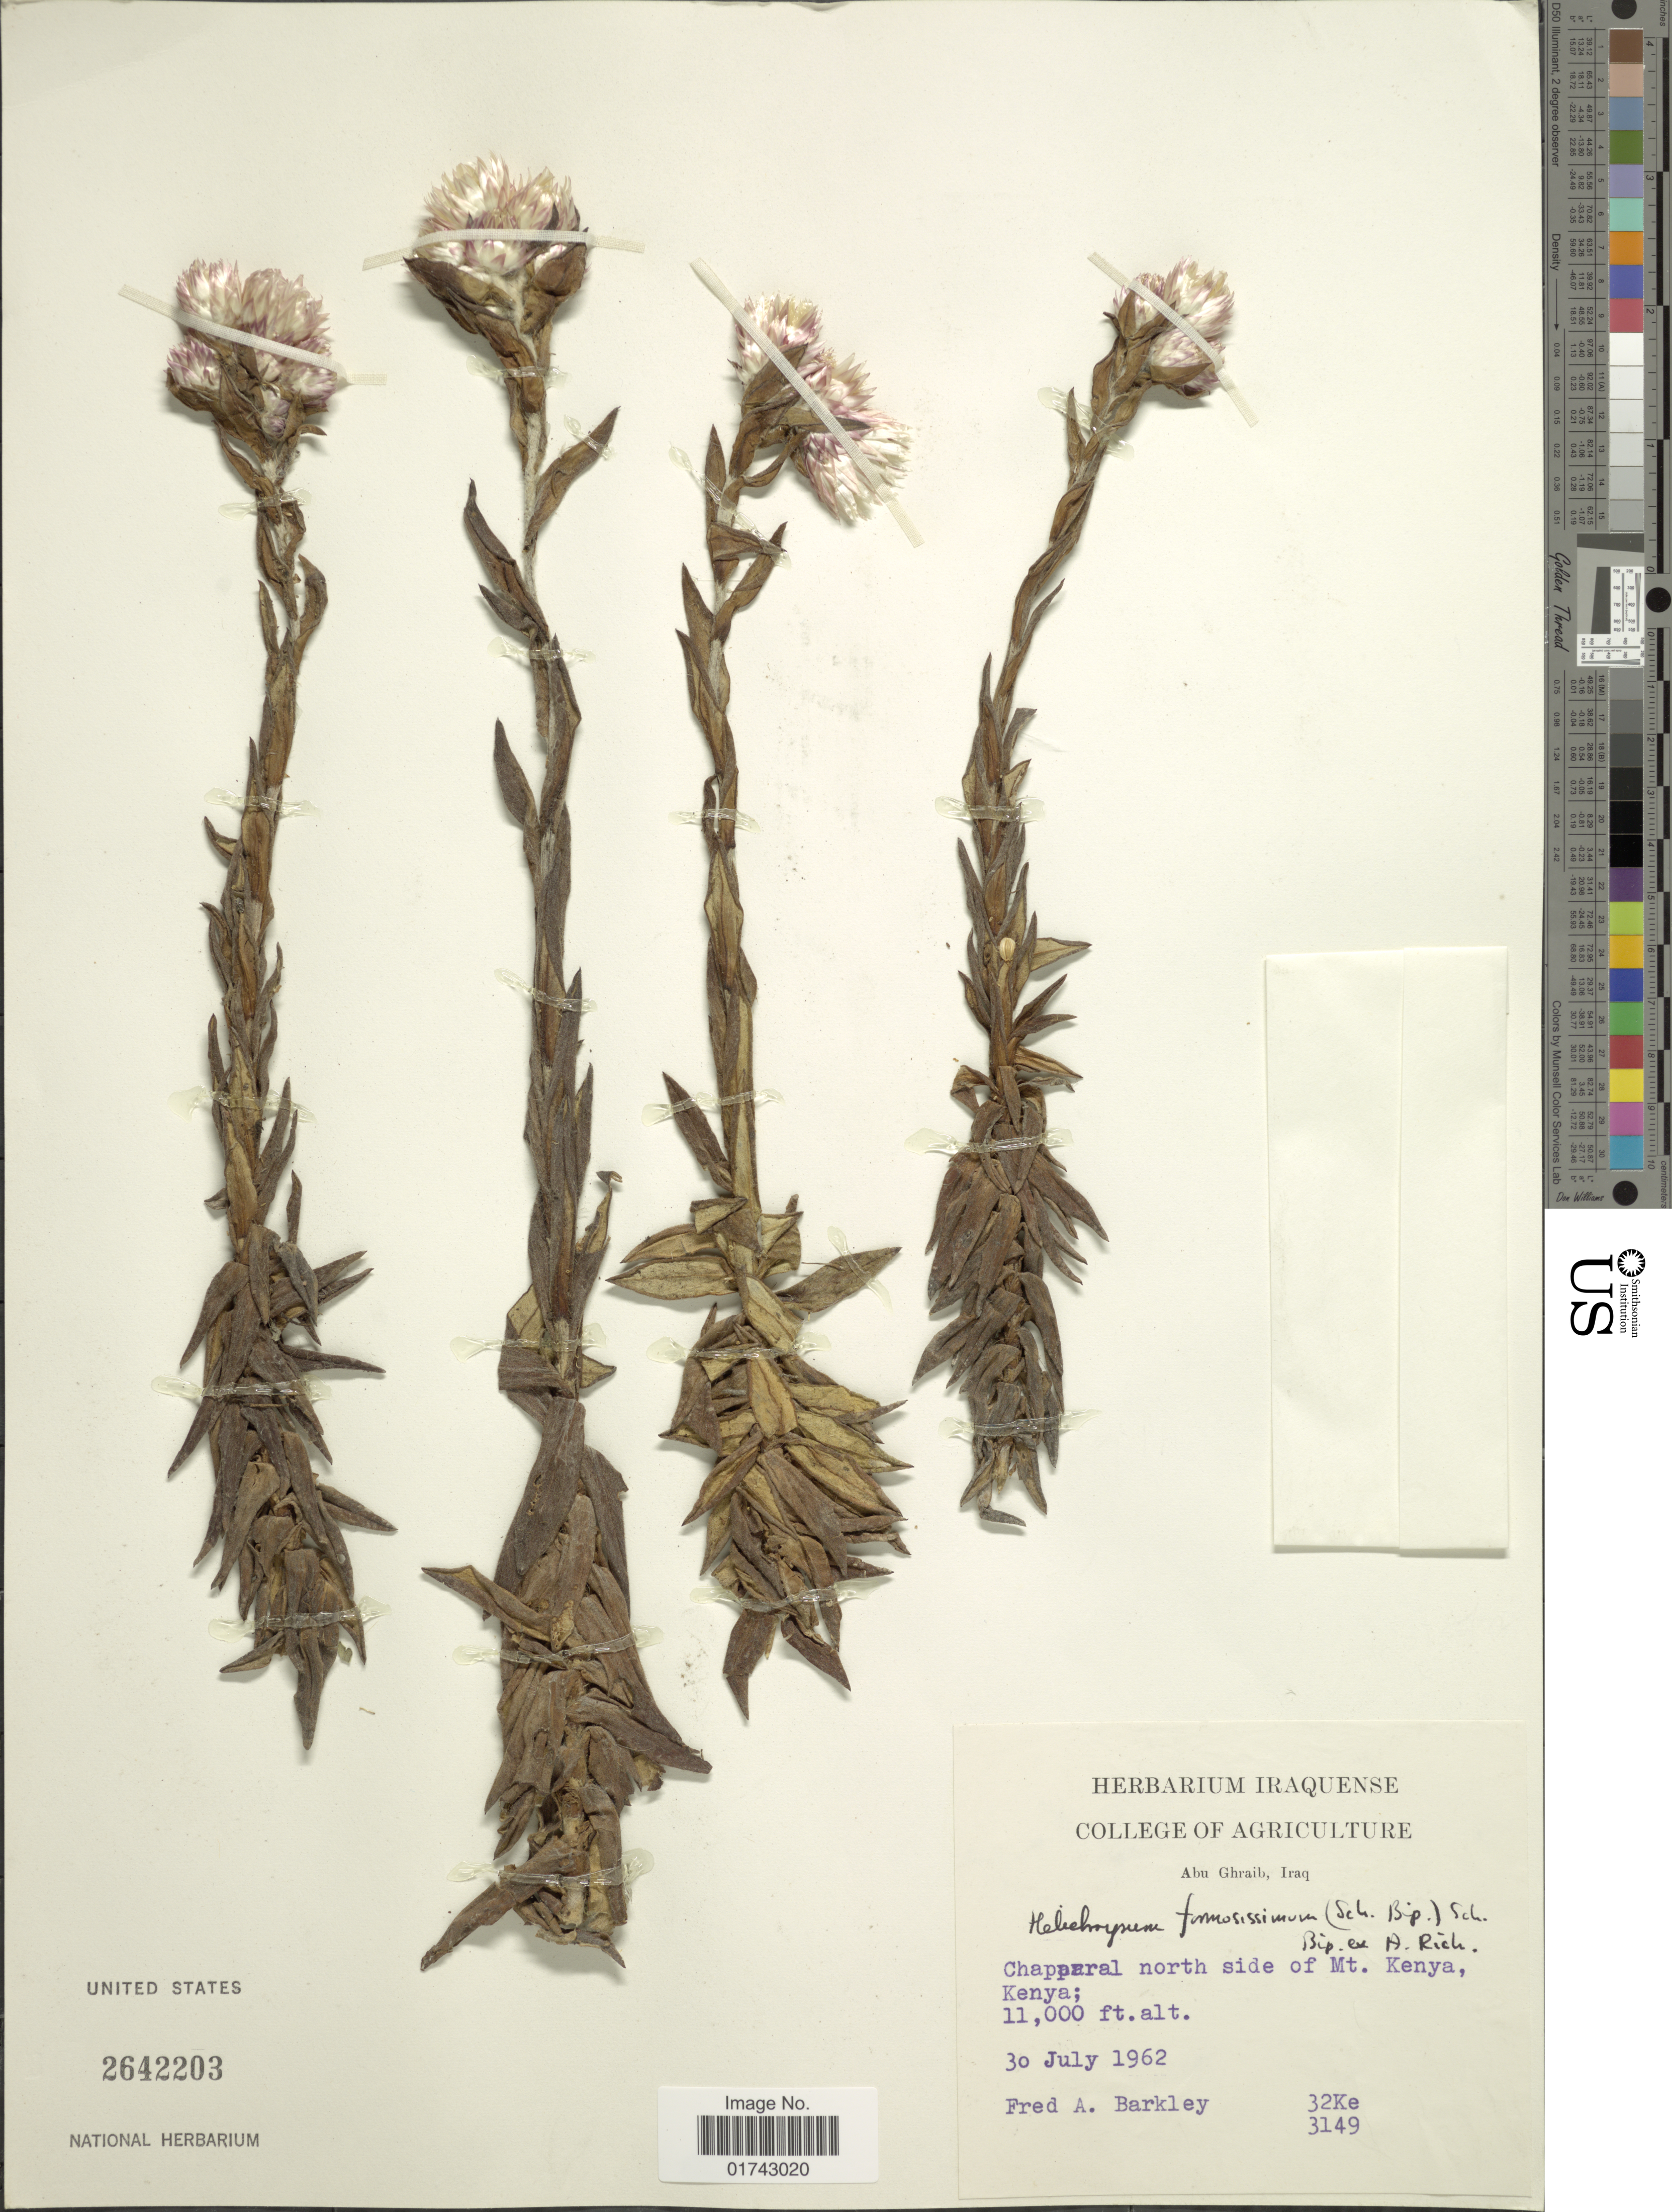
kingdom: Plantae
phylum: Tracheophyta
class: Magnoliopsida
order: Asterales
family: Asteraceae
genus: Helichrysum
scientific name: Helichrysum formosissimum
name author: Sch. Bip.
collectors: F. A. Barkley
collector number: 32Ke3149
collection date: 1962-07-30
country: Kenya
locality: Chapparal north side of Mt. Kenya, Kenya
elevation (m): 3353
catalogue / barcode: US 2642203